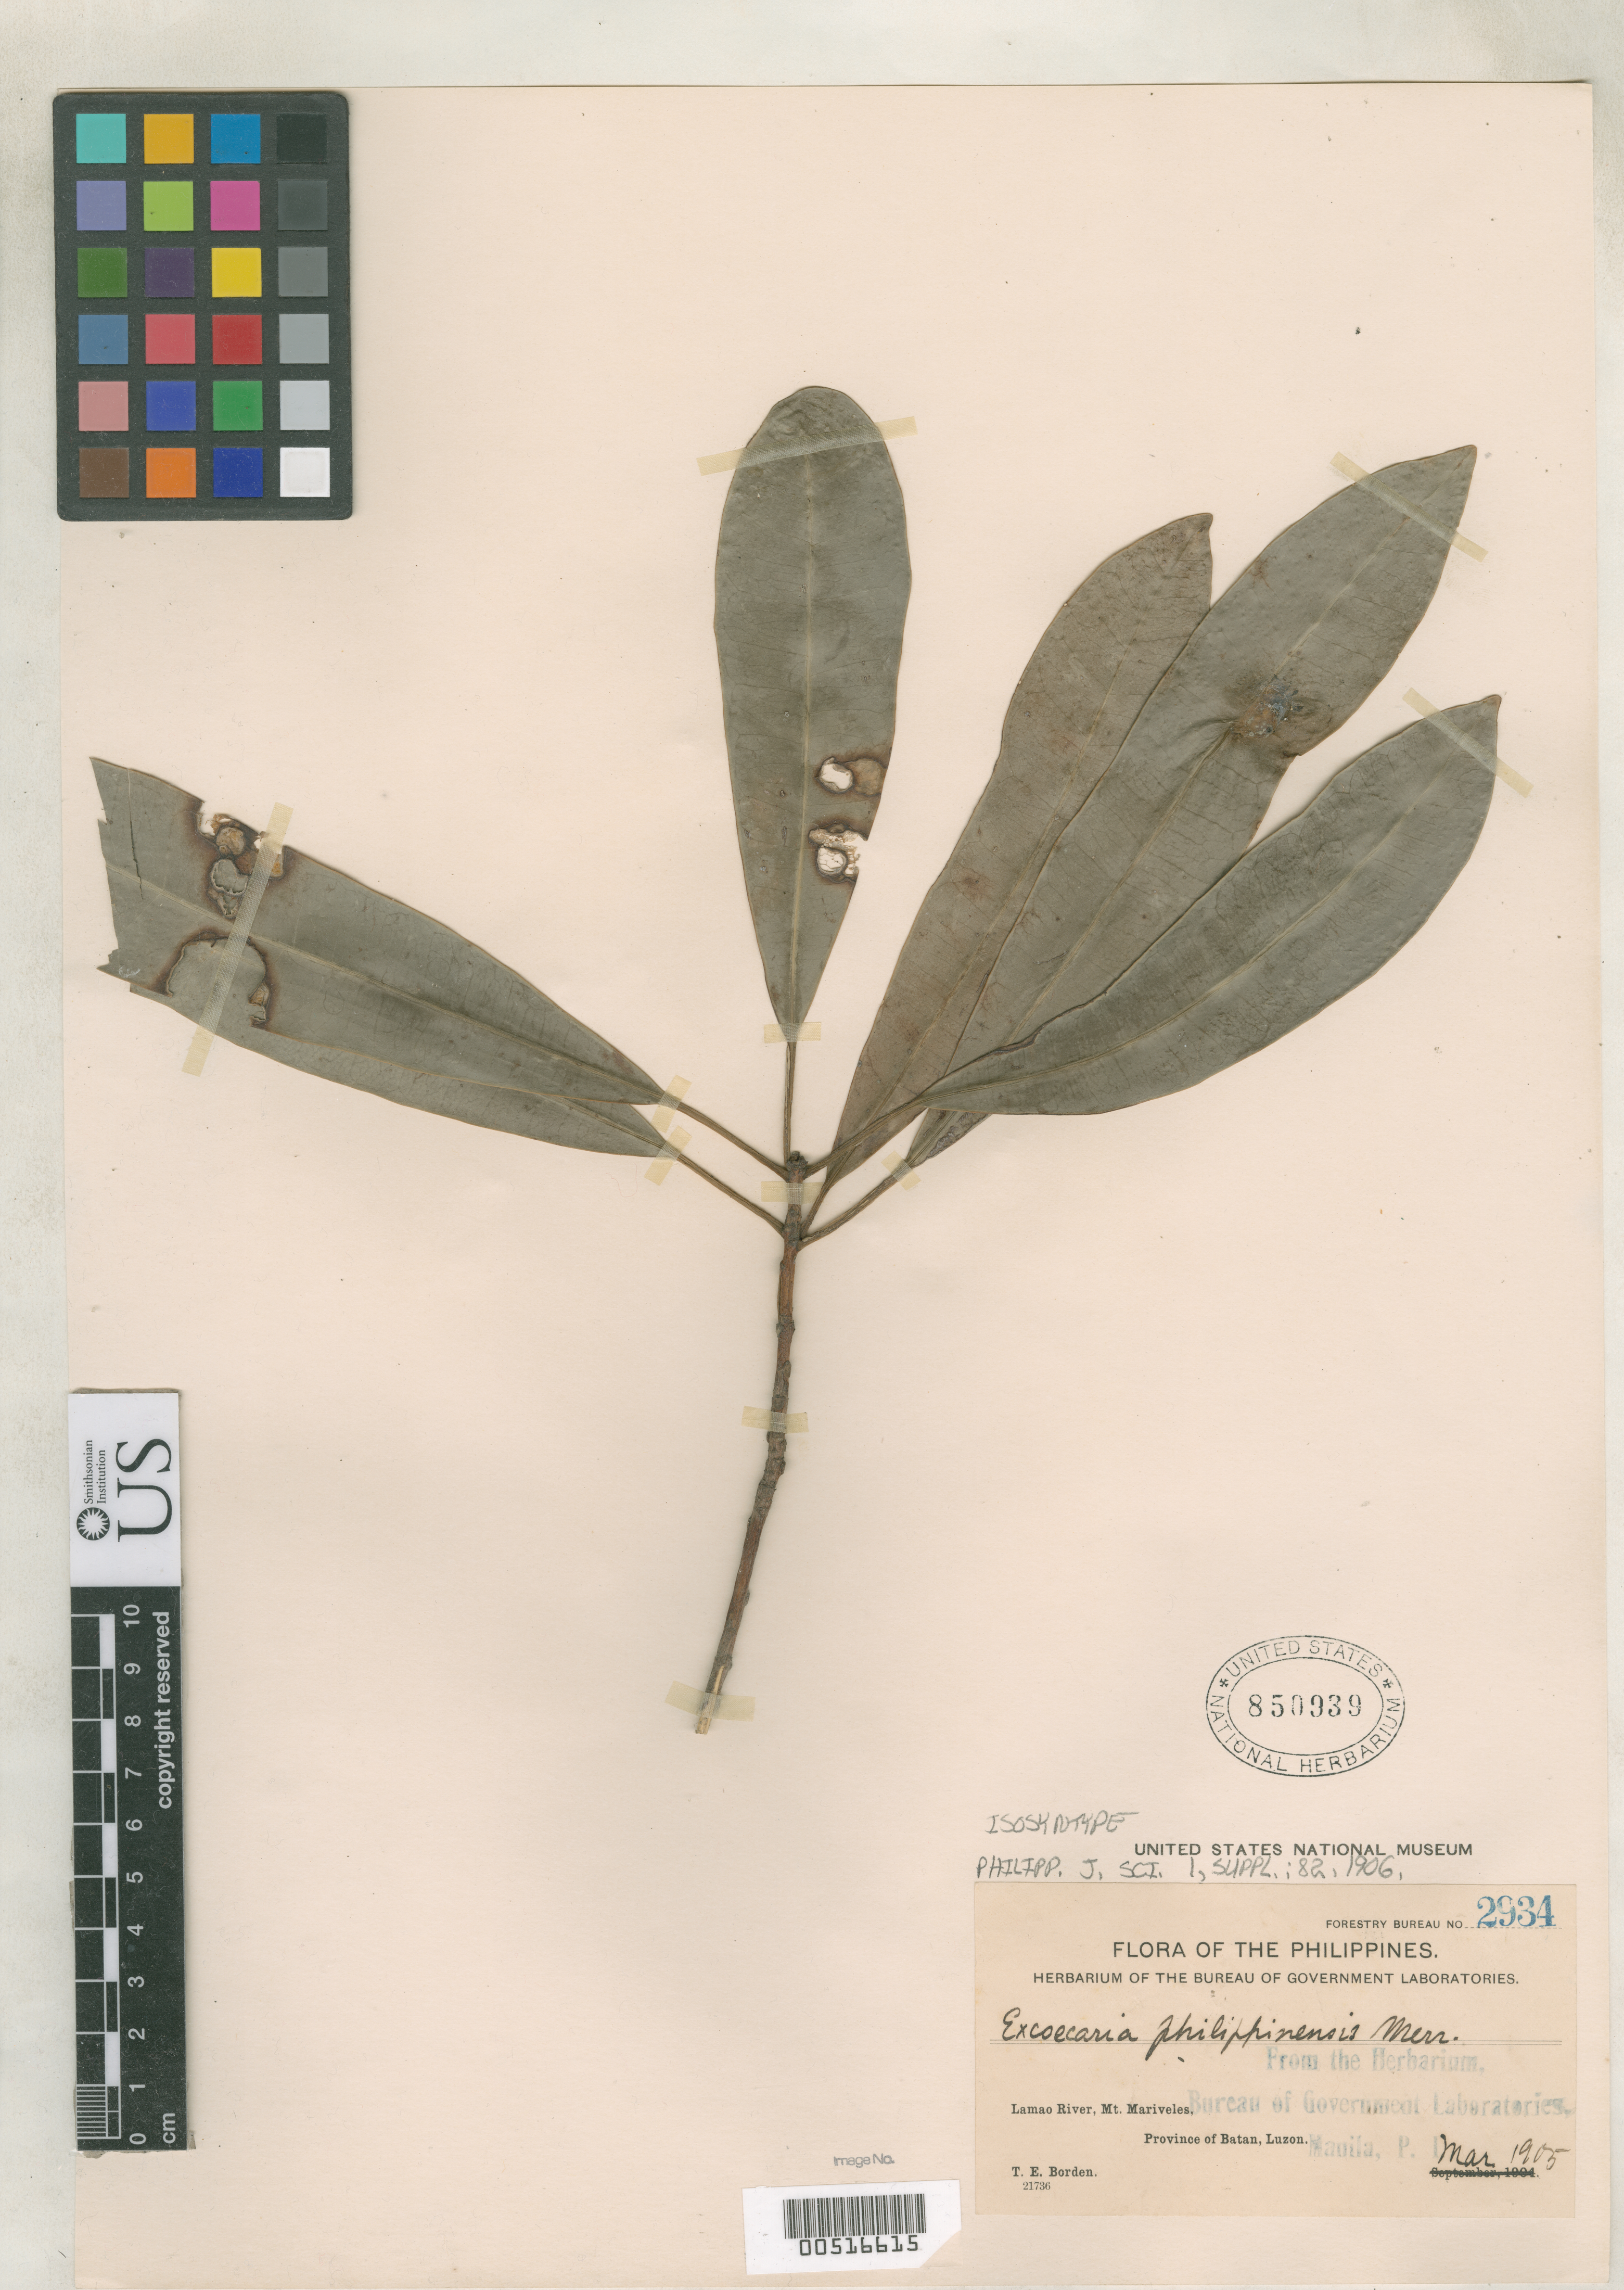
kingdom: Plantae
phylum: Tracheophyta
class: Magnoliopsida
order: Malpighiales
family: Euphorbiaceae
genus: Excoecaria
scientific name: Excoecaria philippinensis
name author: Merr.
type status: Isosyntype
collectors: T. E. Borden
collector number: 2934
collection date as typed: Mar 1905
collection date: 1905-03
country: Philippines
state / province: Central Luzon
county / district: Bataan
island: Luzon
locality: Lamao River, Mt Mariveles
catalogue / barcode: US 850939